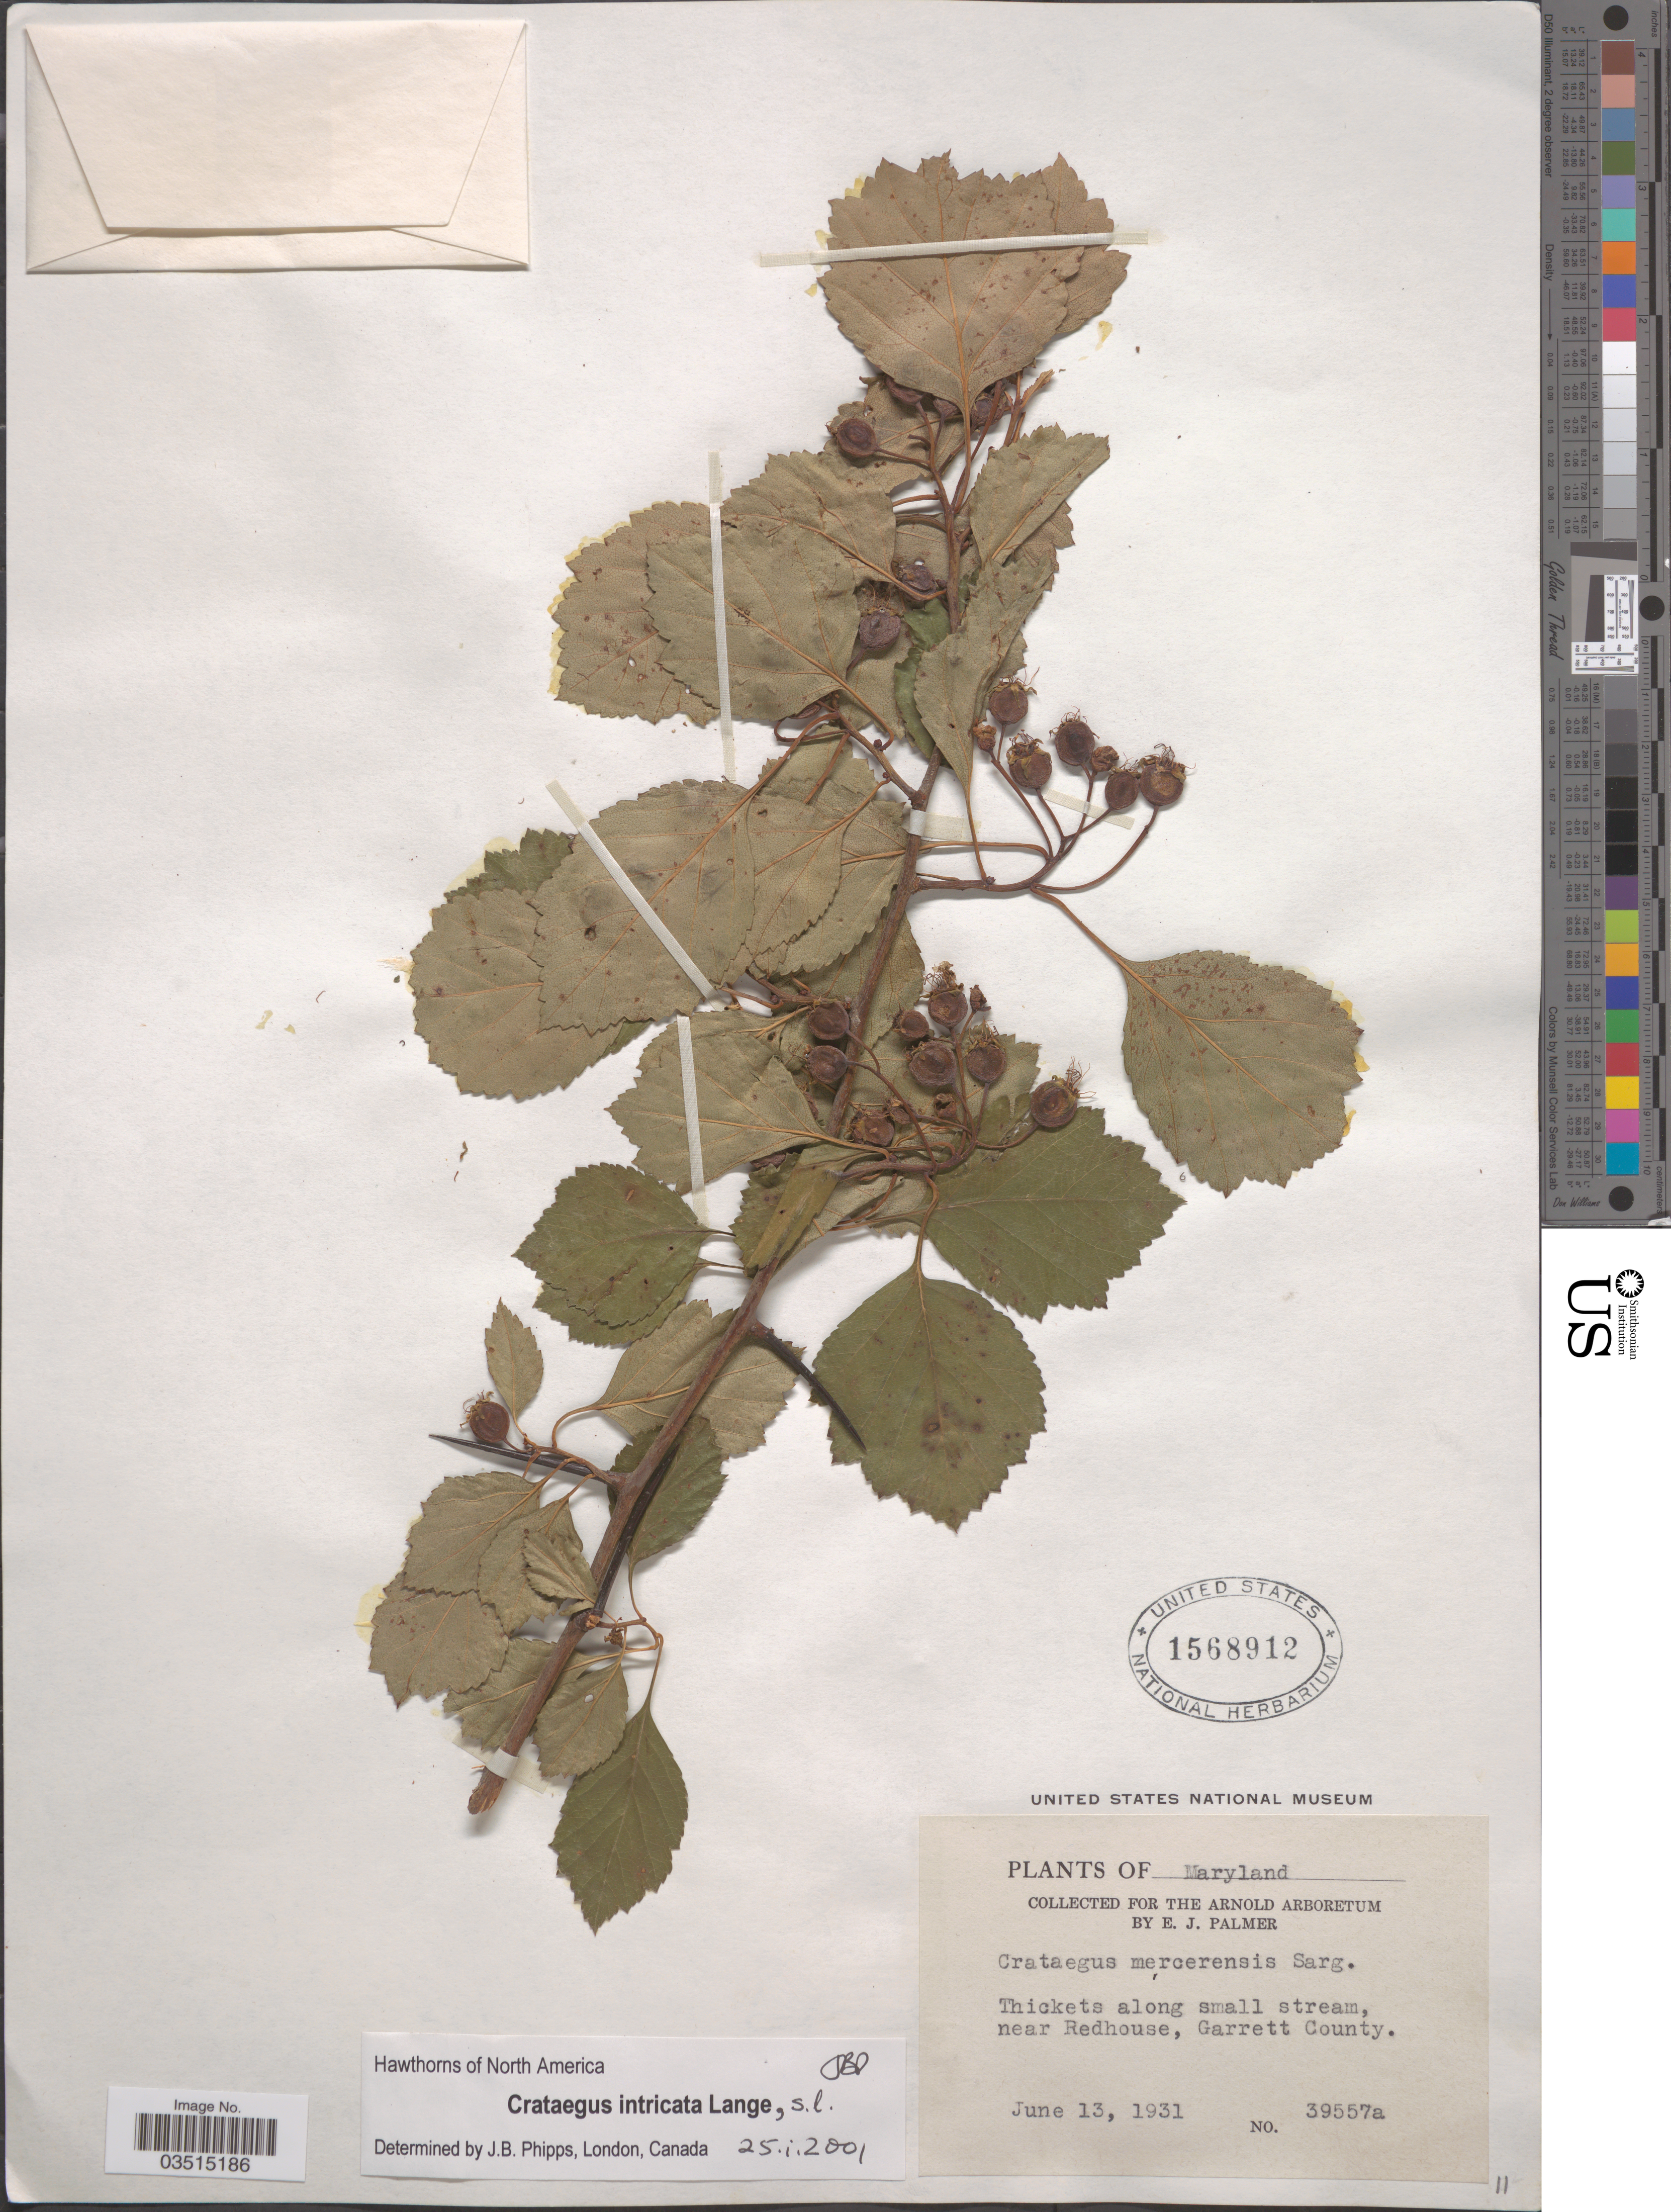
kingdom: Plantae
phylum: Tracheophyta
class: Magnoliopsida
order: Rosales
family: Rosaceae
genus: Crataegus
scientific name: Crataegus intricata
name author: Lange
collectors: E. J. Palmer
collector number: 39557a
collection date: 1931-06-13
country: United States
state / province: Maryland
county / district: Garrett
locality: Thickets along small stream, near Redhouse, Garrett County.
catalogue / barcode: US 1568912